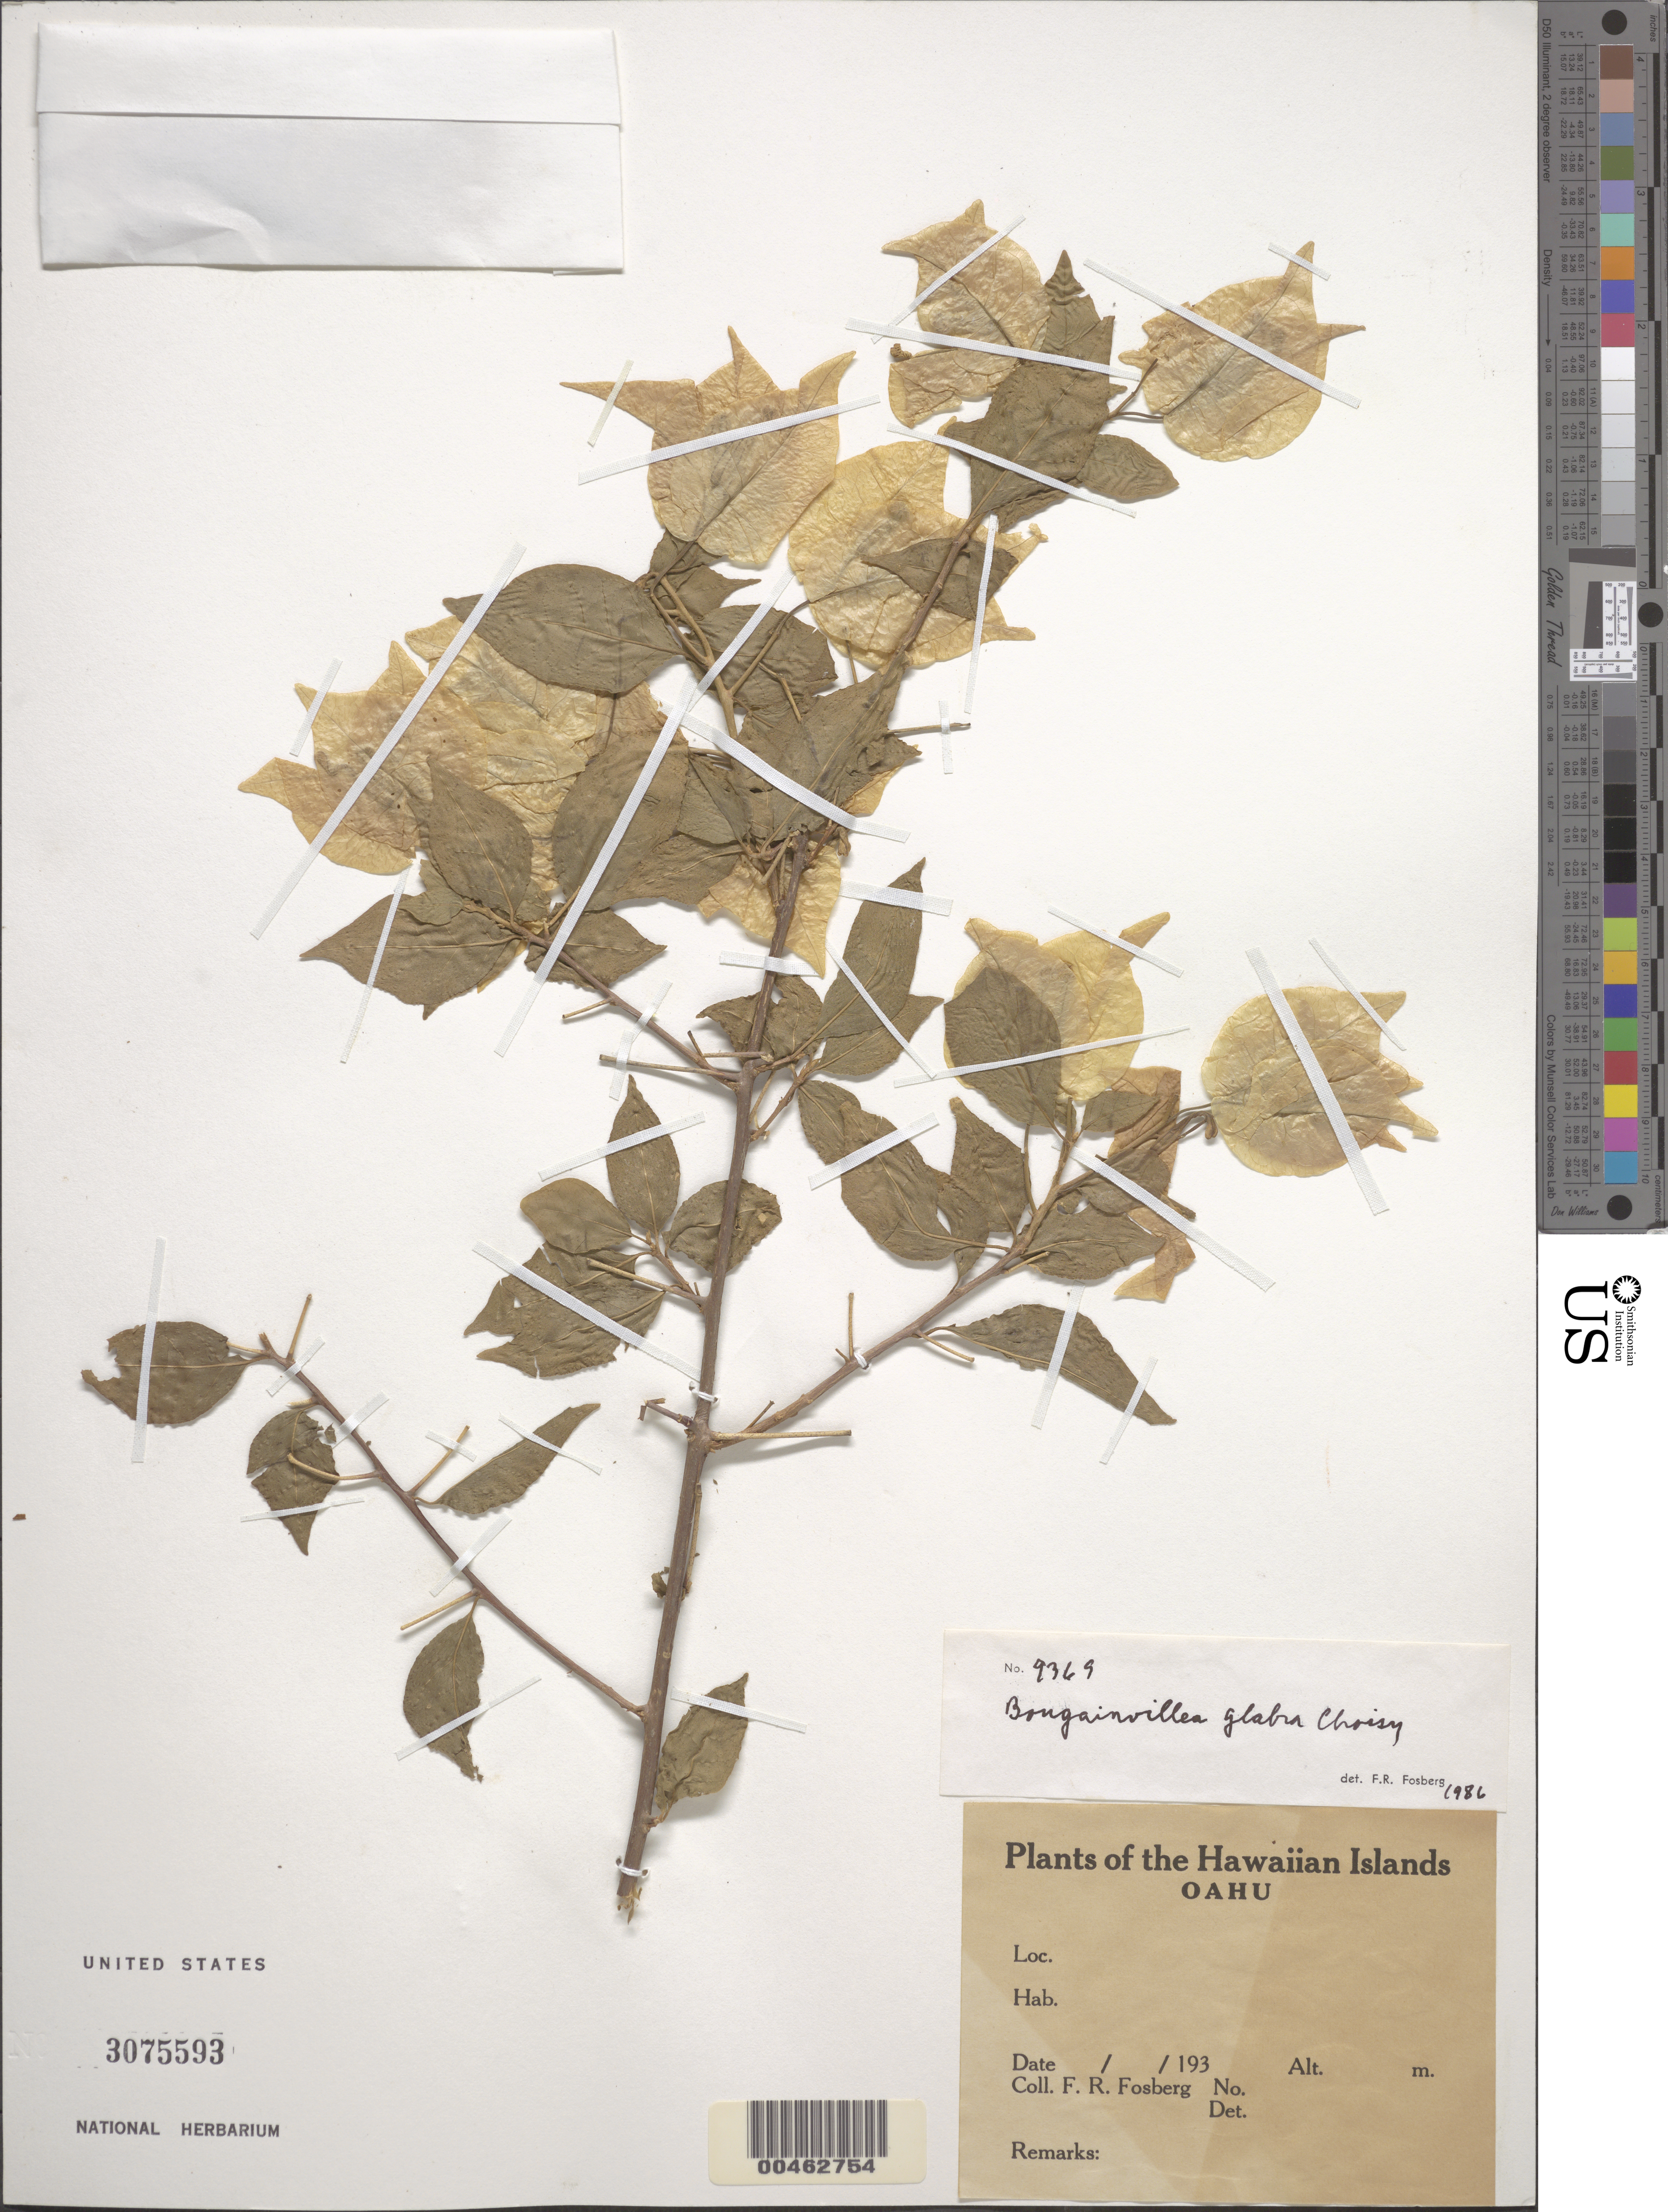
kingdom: Plantae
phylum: Tracheophyta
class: Magnoliopsida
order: Caryophyllales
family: Nyctaginaceae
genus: Bougainvillea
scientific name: Bougainvillea glabra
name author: Choisy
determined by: Fosberg, F. R.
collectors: F. R. Fosberg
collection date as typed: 193?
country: United States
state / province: Hawaii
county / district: Honolulu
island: Oahu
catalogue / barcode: US 3075593